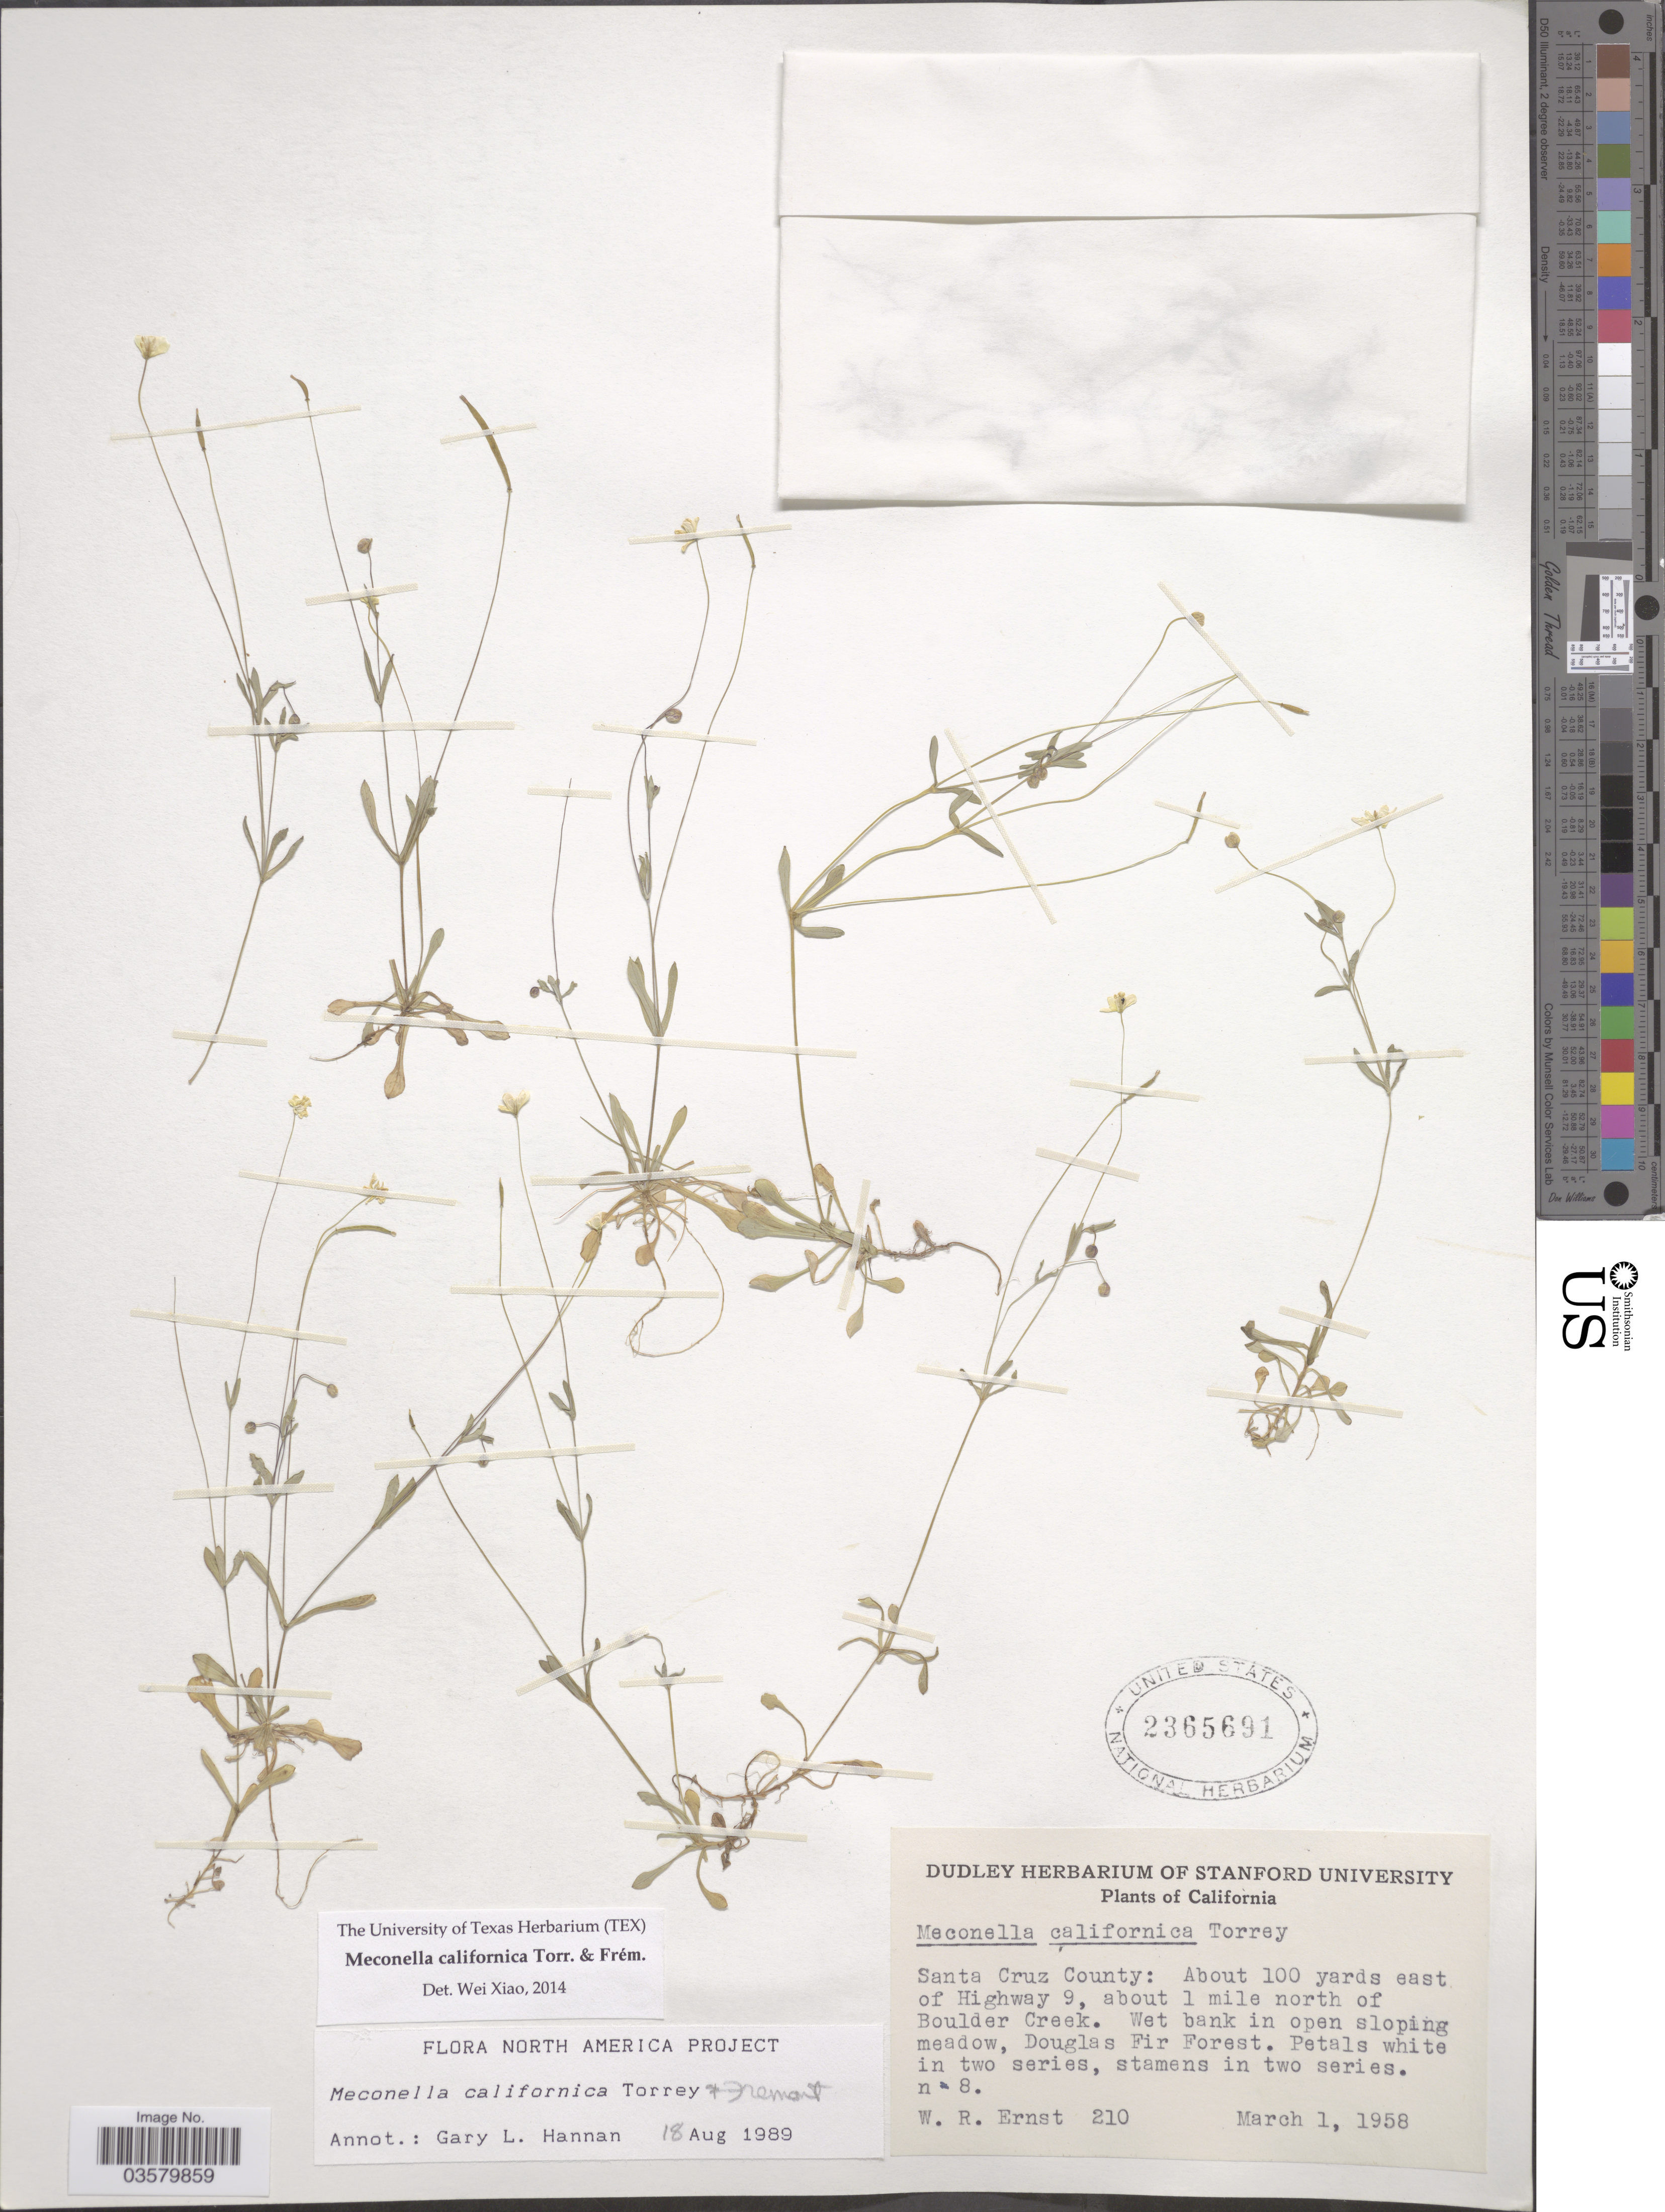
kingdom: Plantae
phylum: Tracheophyta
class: Magnoliopsida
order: Ranunculales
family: Papaveraceae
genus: Meconella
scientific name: Meconella californica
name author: Torr. & Frém.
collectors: W. R. Ernst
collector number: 210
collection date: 1958-03-01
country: United States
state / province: California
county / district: Santa Cruz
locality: Santa Cruz County: About 100 yards east of Highway 9, about 1 mile north of Boulder Creek.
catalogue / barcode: US 2365691